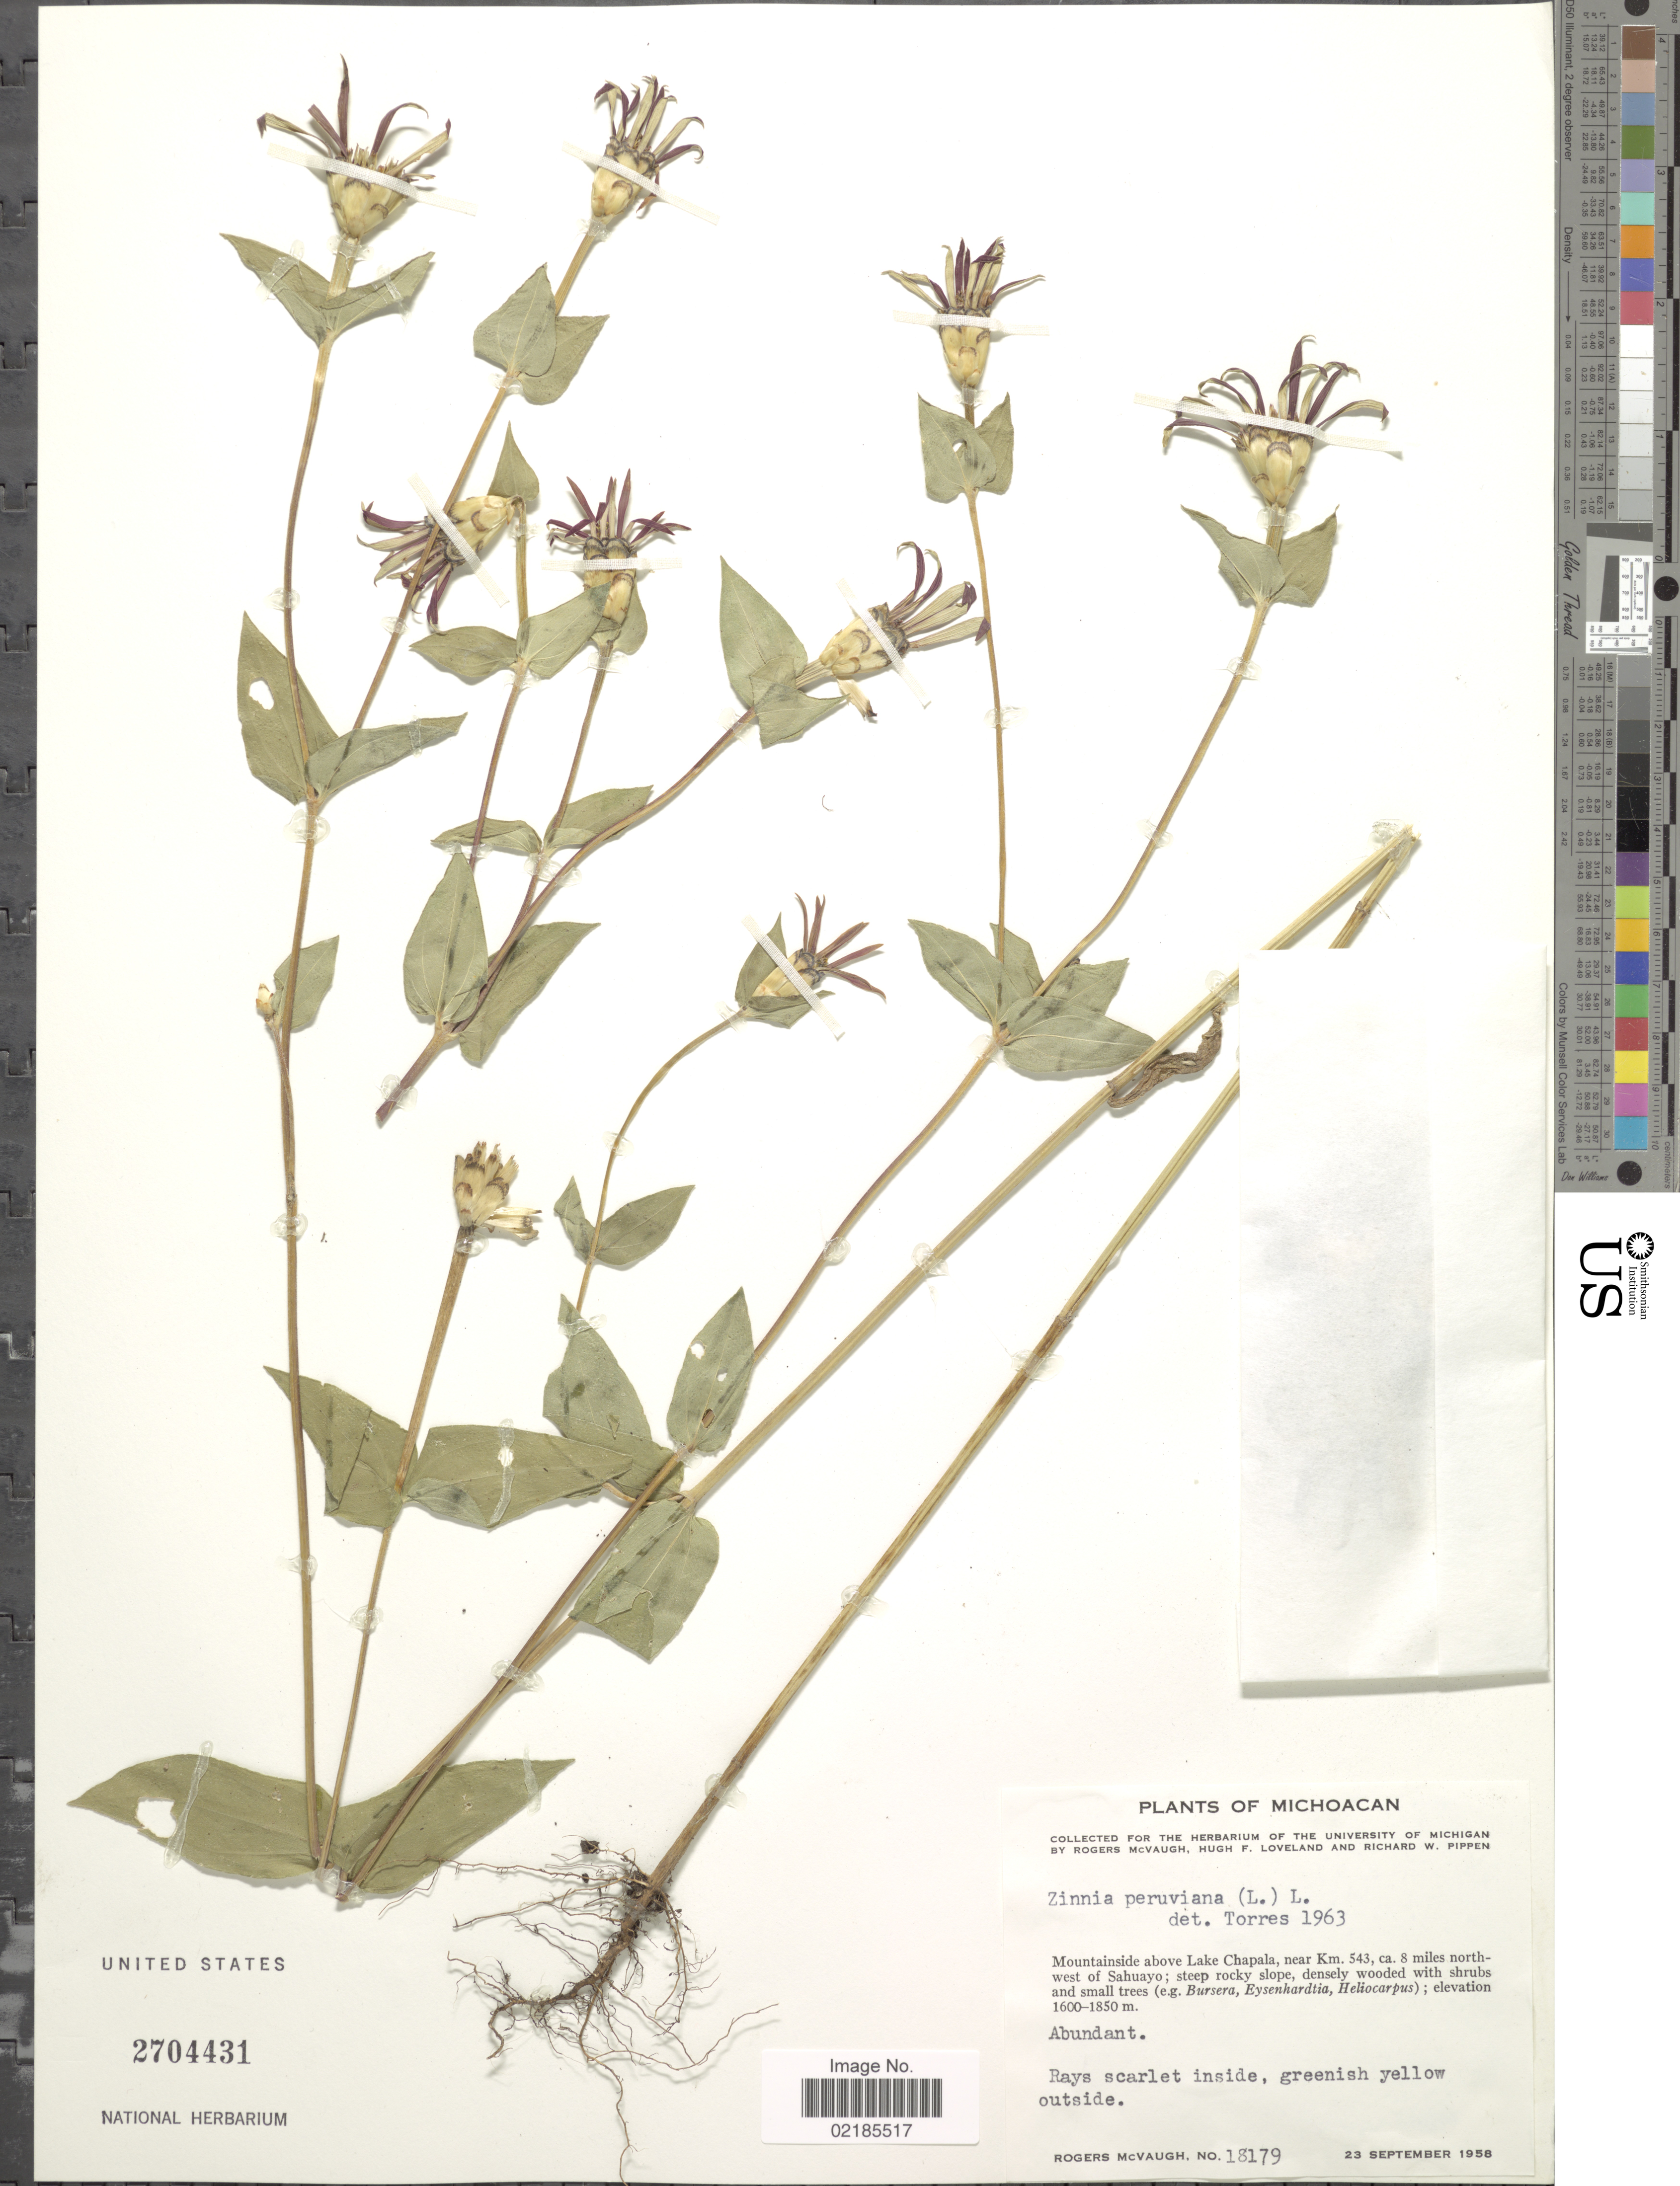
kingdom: Plantae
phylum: Tracheophyta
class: Magnoliopsida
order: Asterales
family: Asteraceae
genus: Zinnia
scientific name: Zinnia peruviana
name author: (L.) L.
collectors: R. McVaugh, H. Loveland & R. W. Pippen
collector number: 18179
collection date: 1958-09-23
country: Mexico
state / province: Michoacán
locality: Mountainside above Lake Chapala, near Km 543, ca 8 miles northwest of Sahuayo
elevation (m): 1600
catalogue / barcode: US 2704431